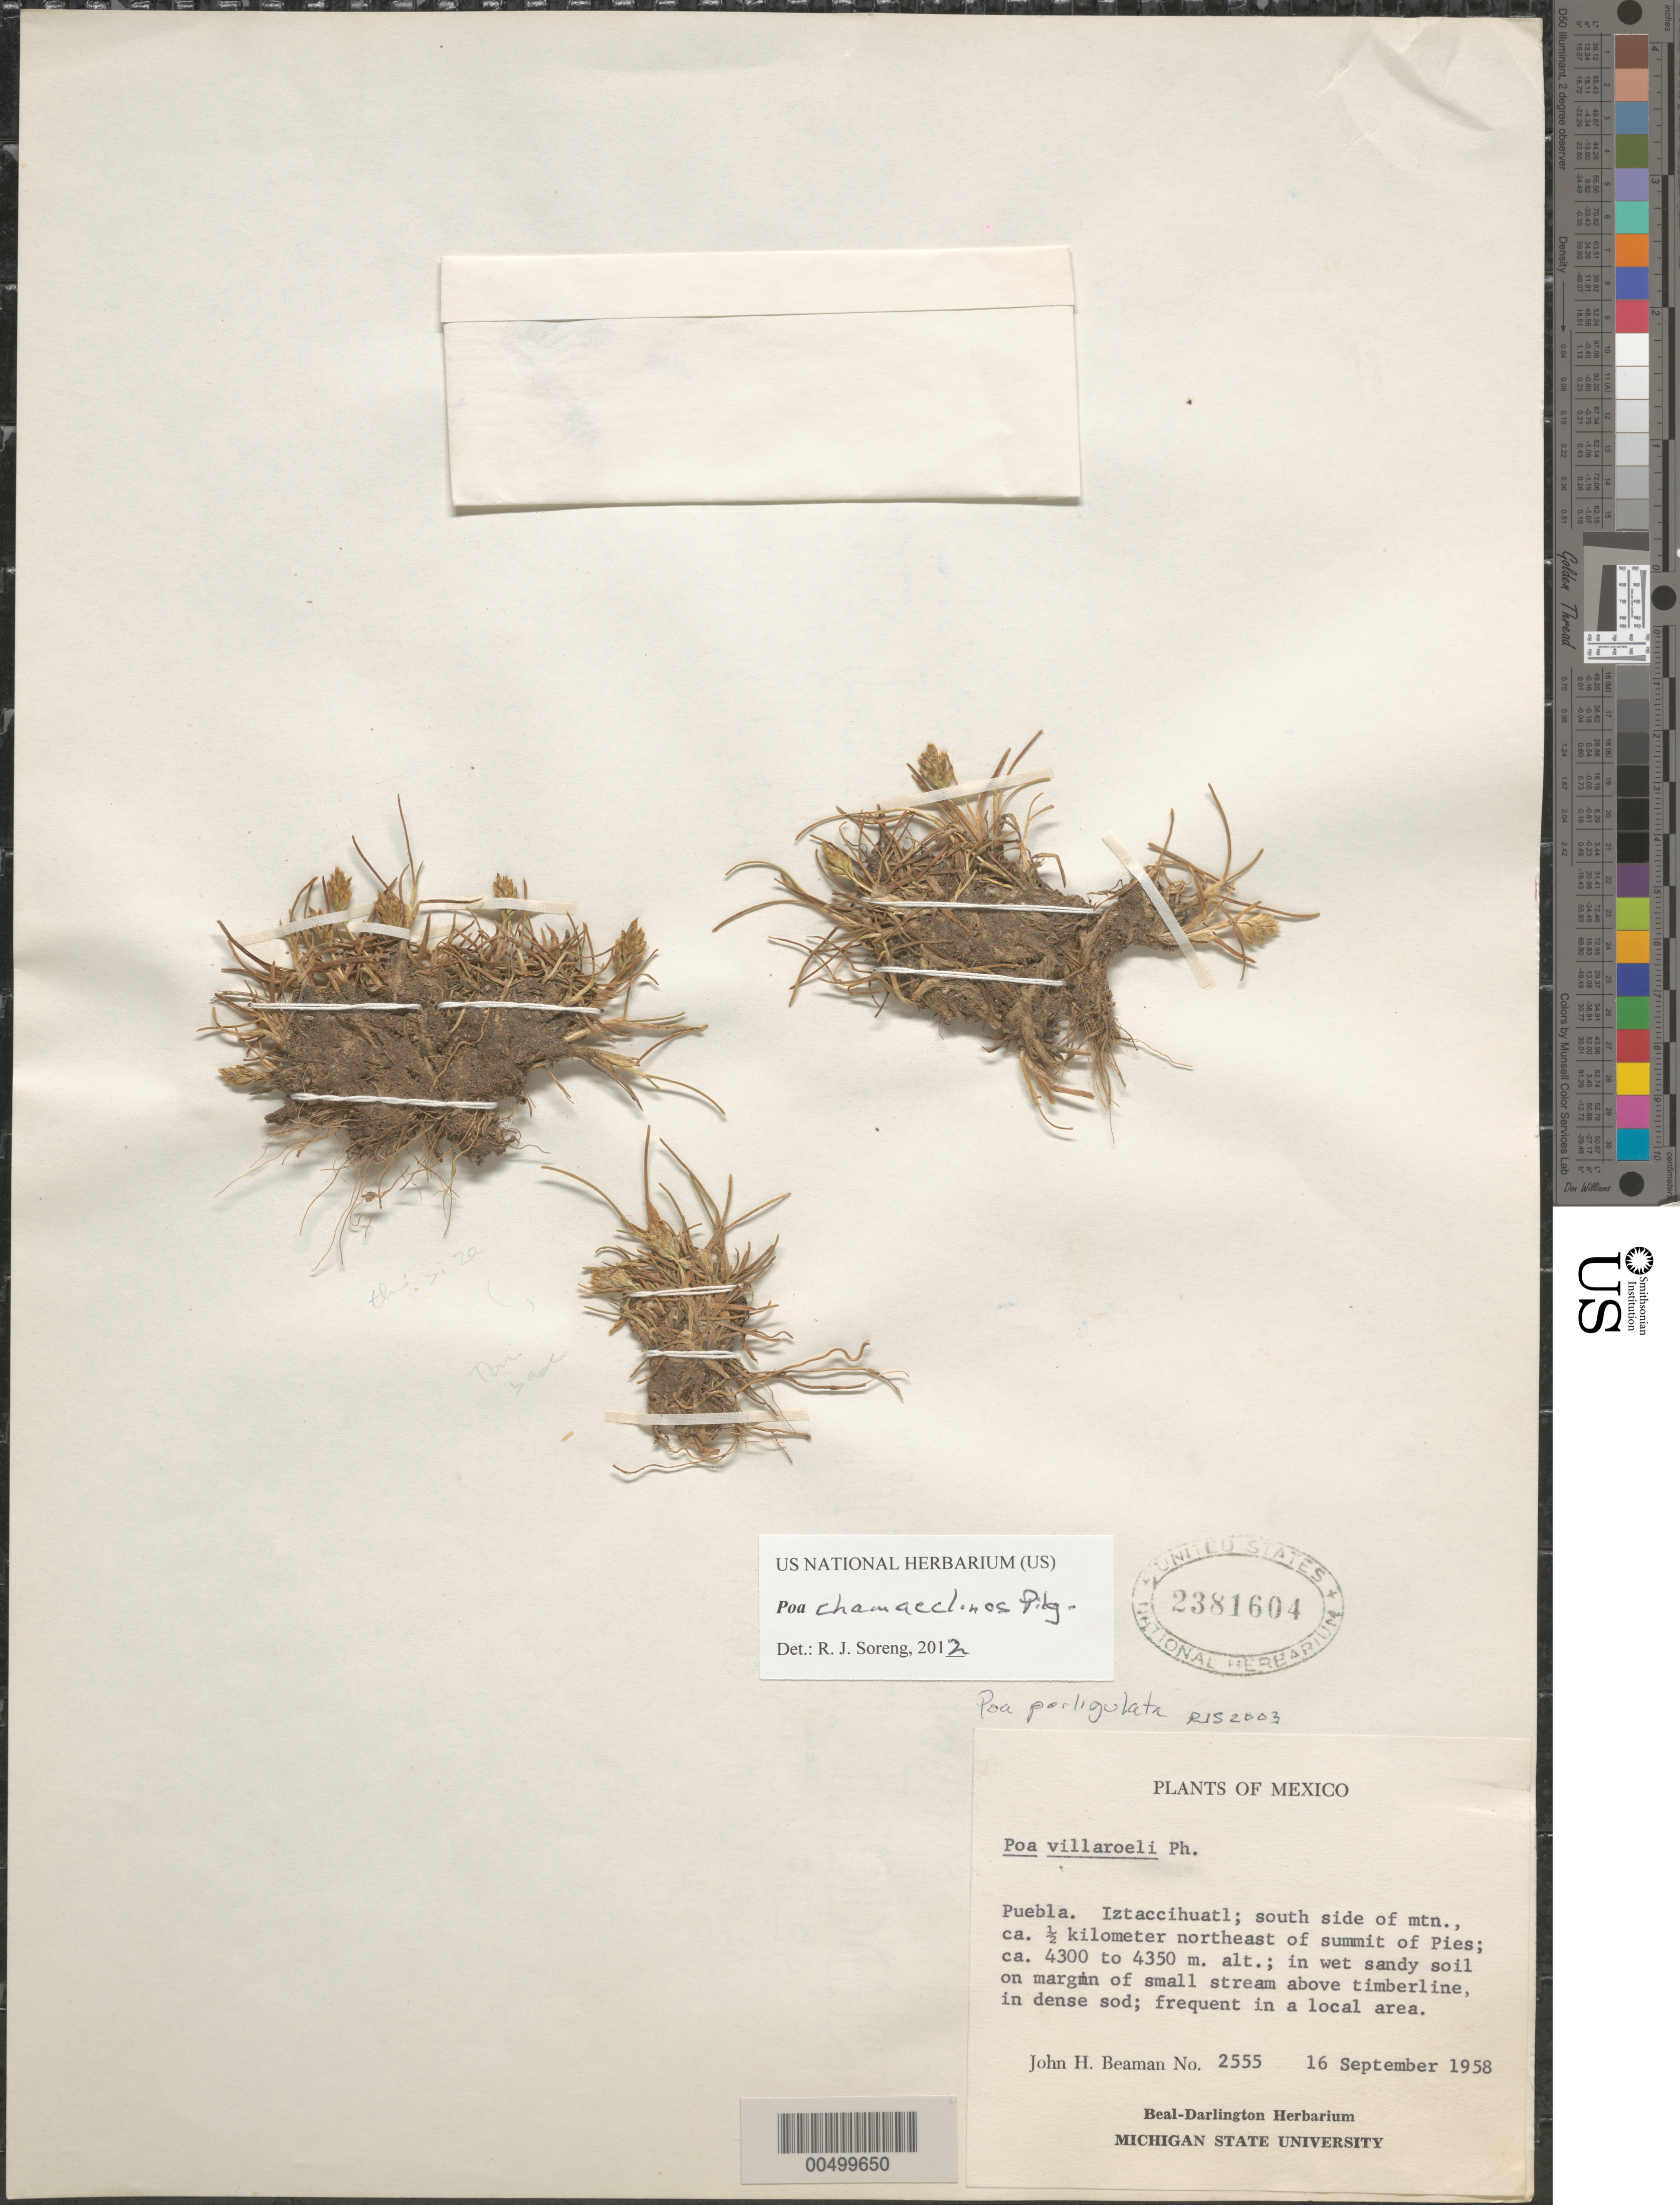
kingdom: Plantae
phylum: Tracheophyta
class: Liliopsida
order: Poales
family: Poaceae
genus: Poa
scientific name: Poa chamaeclinos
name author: Pilg.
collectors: J. H. Beaman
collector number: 2555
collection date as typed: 16 Sep 1958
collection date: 1958-09-16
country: Mexico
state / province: Puebla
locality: Iztaccihuatl, S side of mtn, ca 0.5 km NE of summit of Pies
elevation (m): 4300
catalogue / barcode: US 2381604